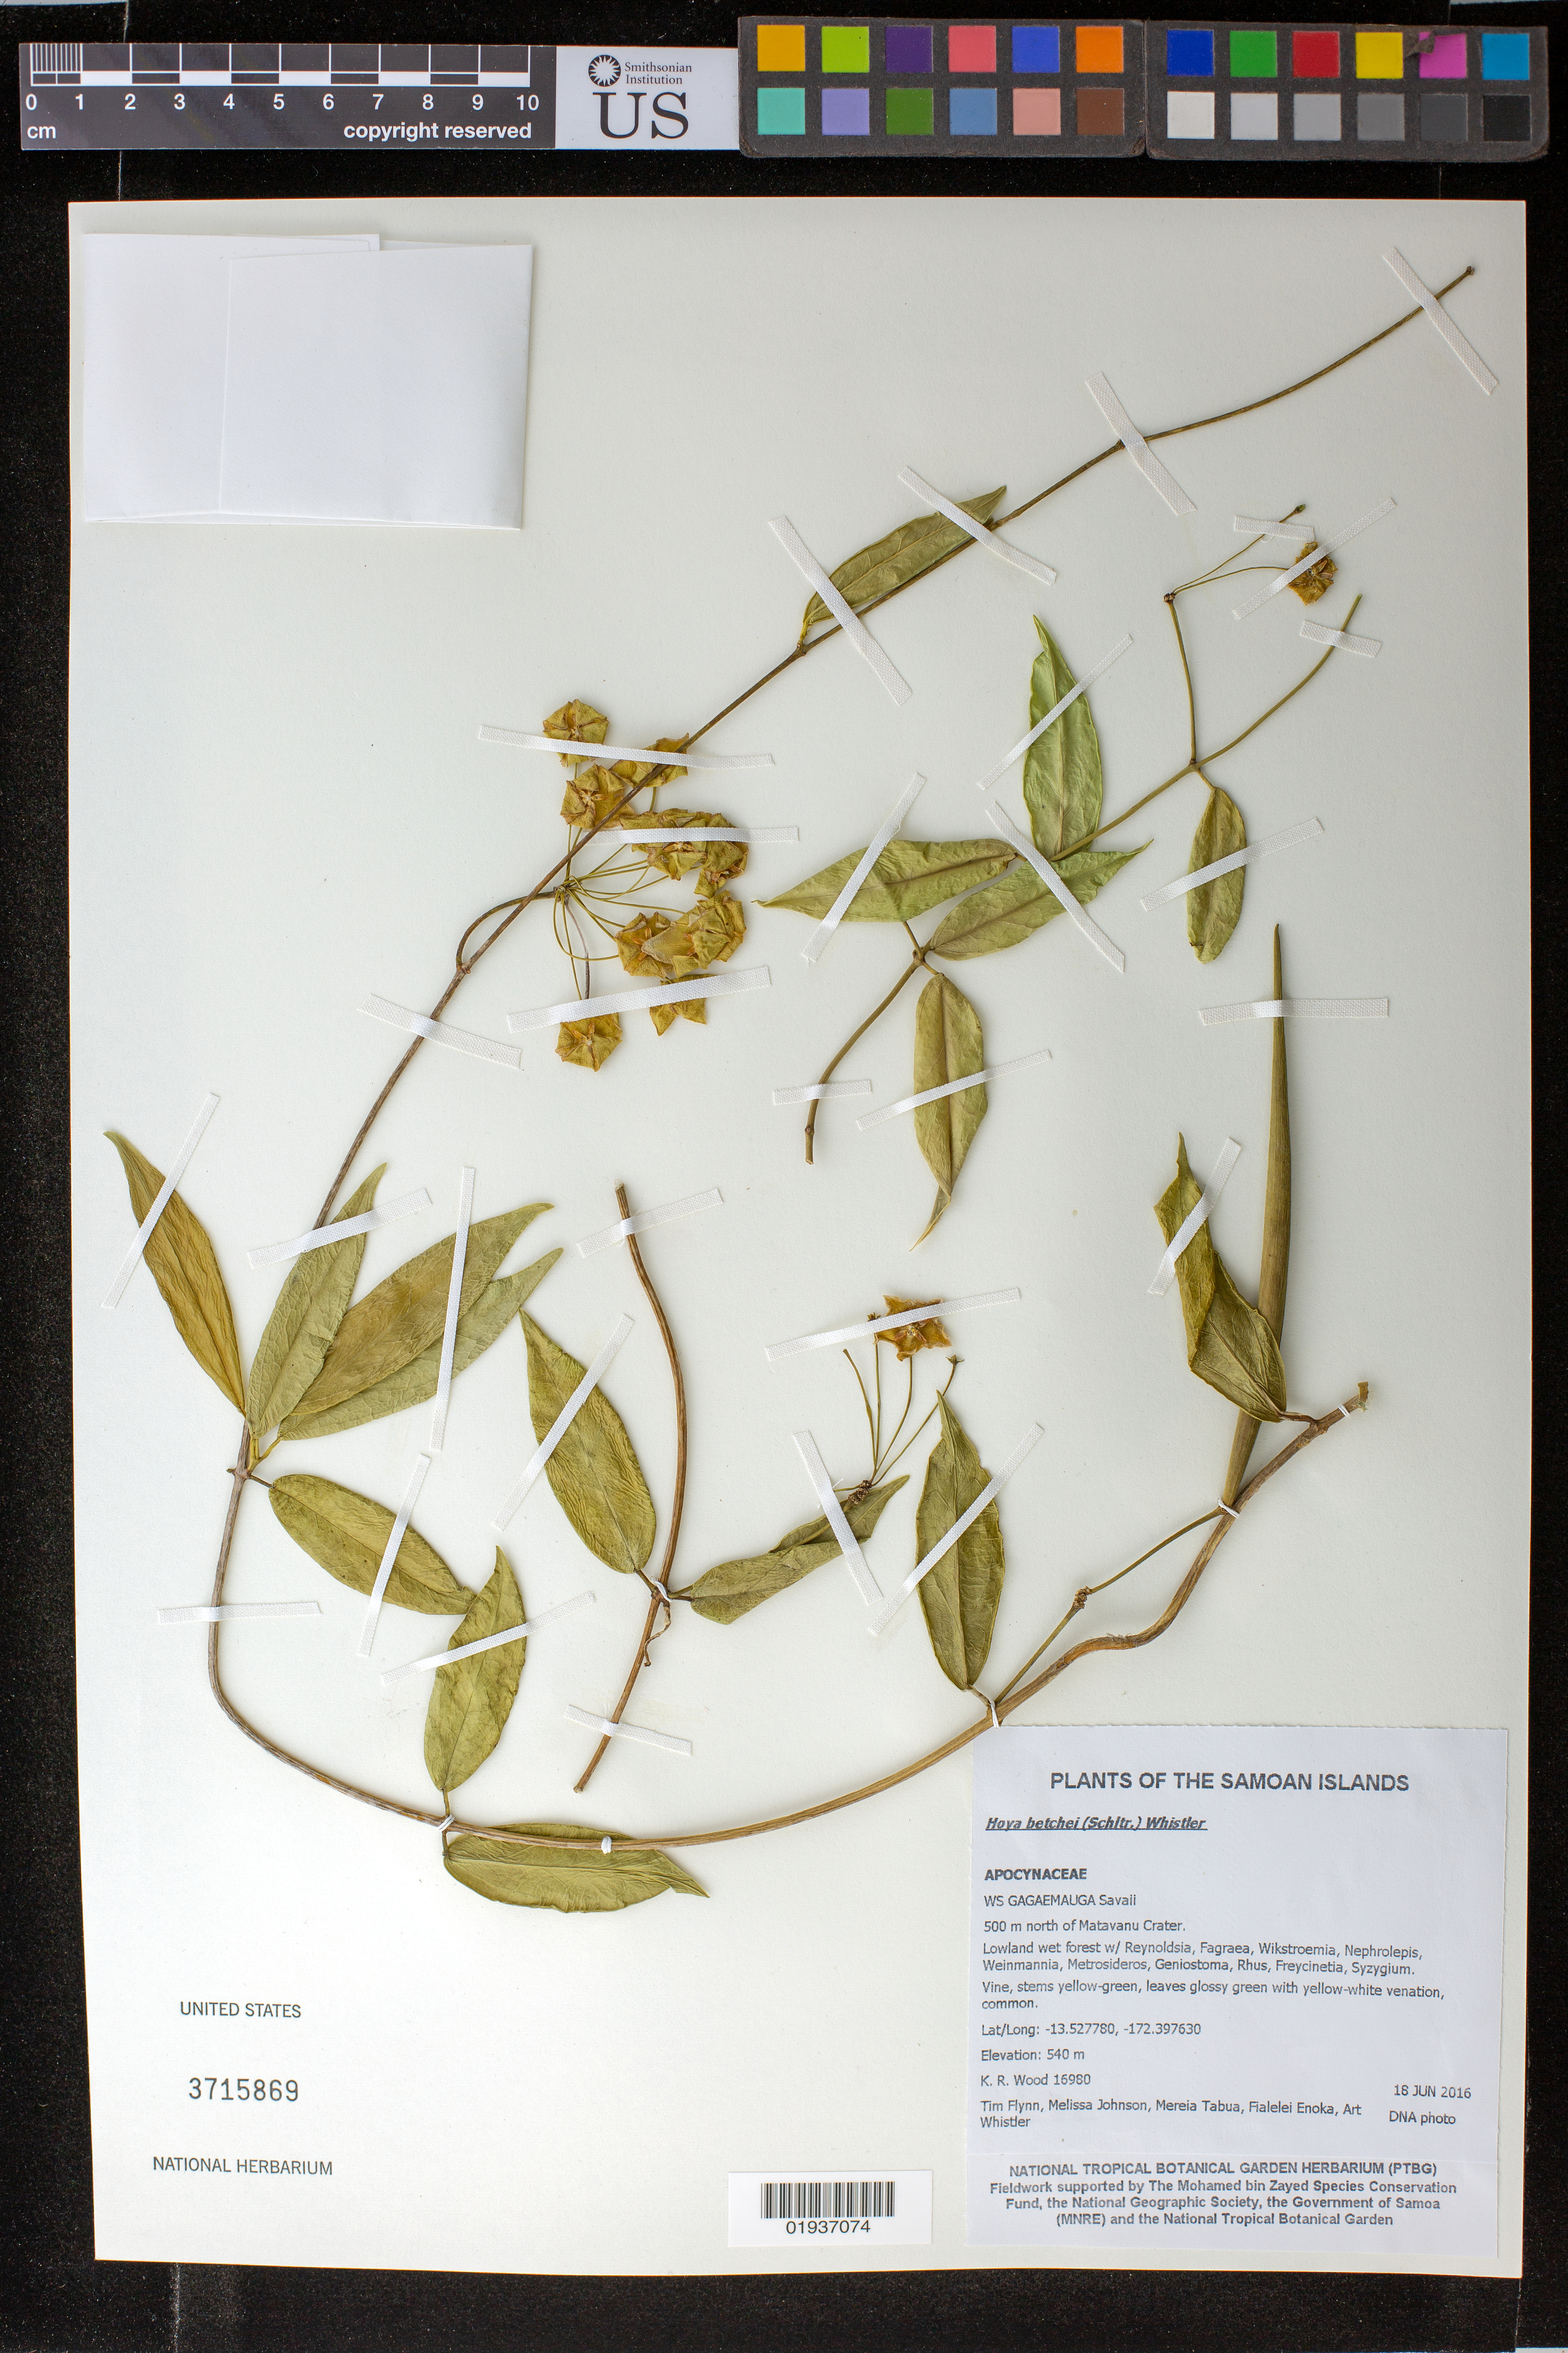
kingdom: Plantae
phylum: Tracheophyta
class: Magnoliopsida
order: Gentianales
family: Apocynaceae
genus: Hoya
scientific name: Hoya betchei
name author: Whistler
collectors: K. R. Wood, T. W. Flynn, M. Johnson, M. Tabua, F. Enoka & A. Whistler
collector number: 16980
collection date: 2016-06-18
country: Samoa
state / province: Gagaifomauga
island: Savai'i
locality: Savaii, 500 m north of Matavanu Crater.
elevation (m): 540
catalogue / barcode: US 3715869